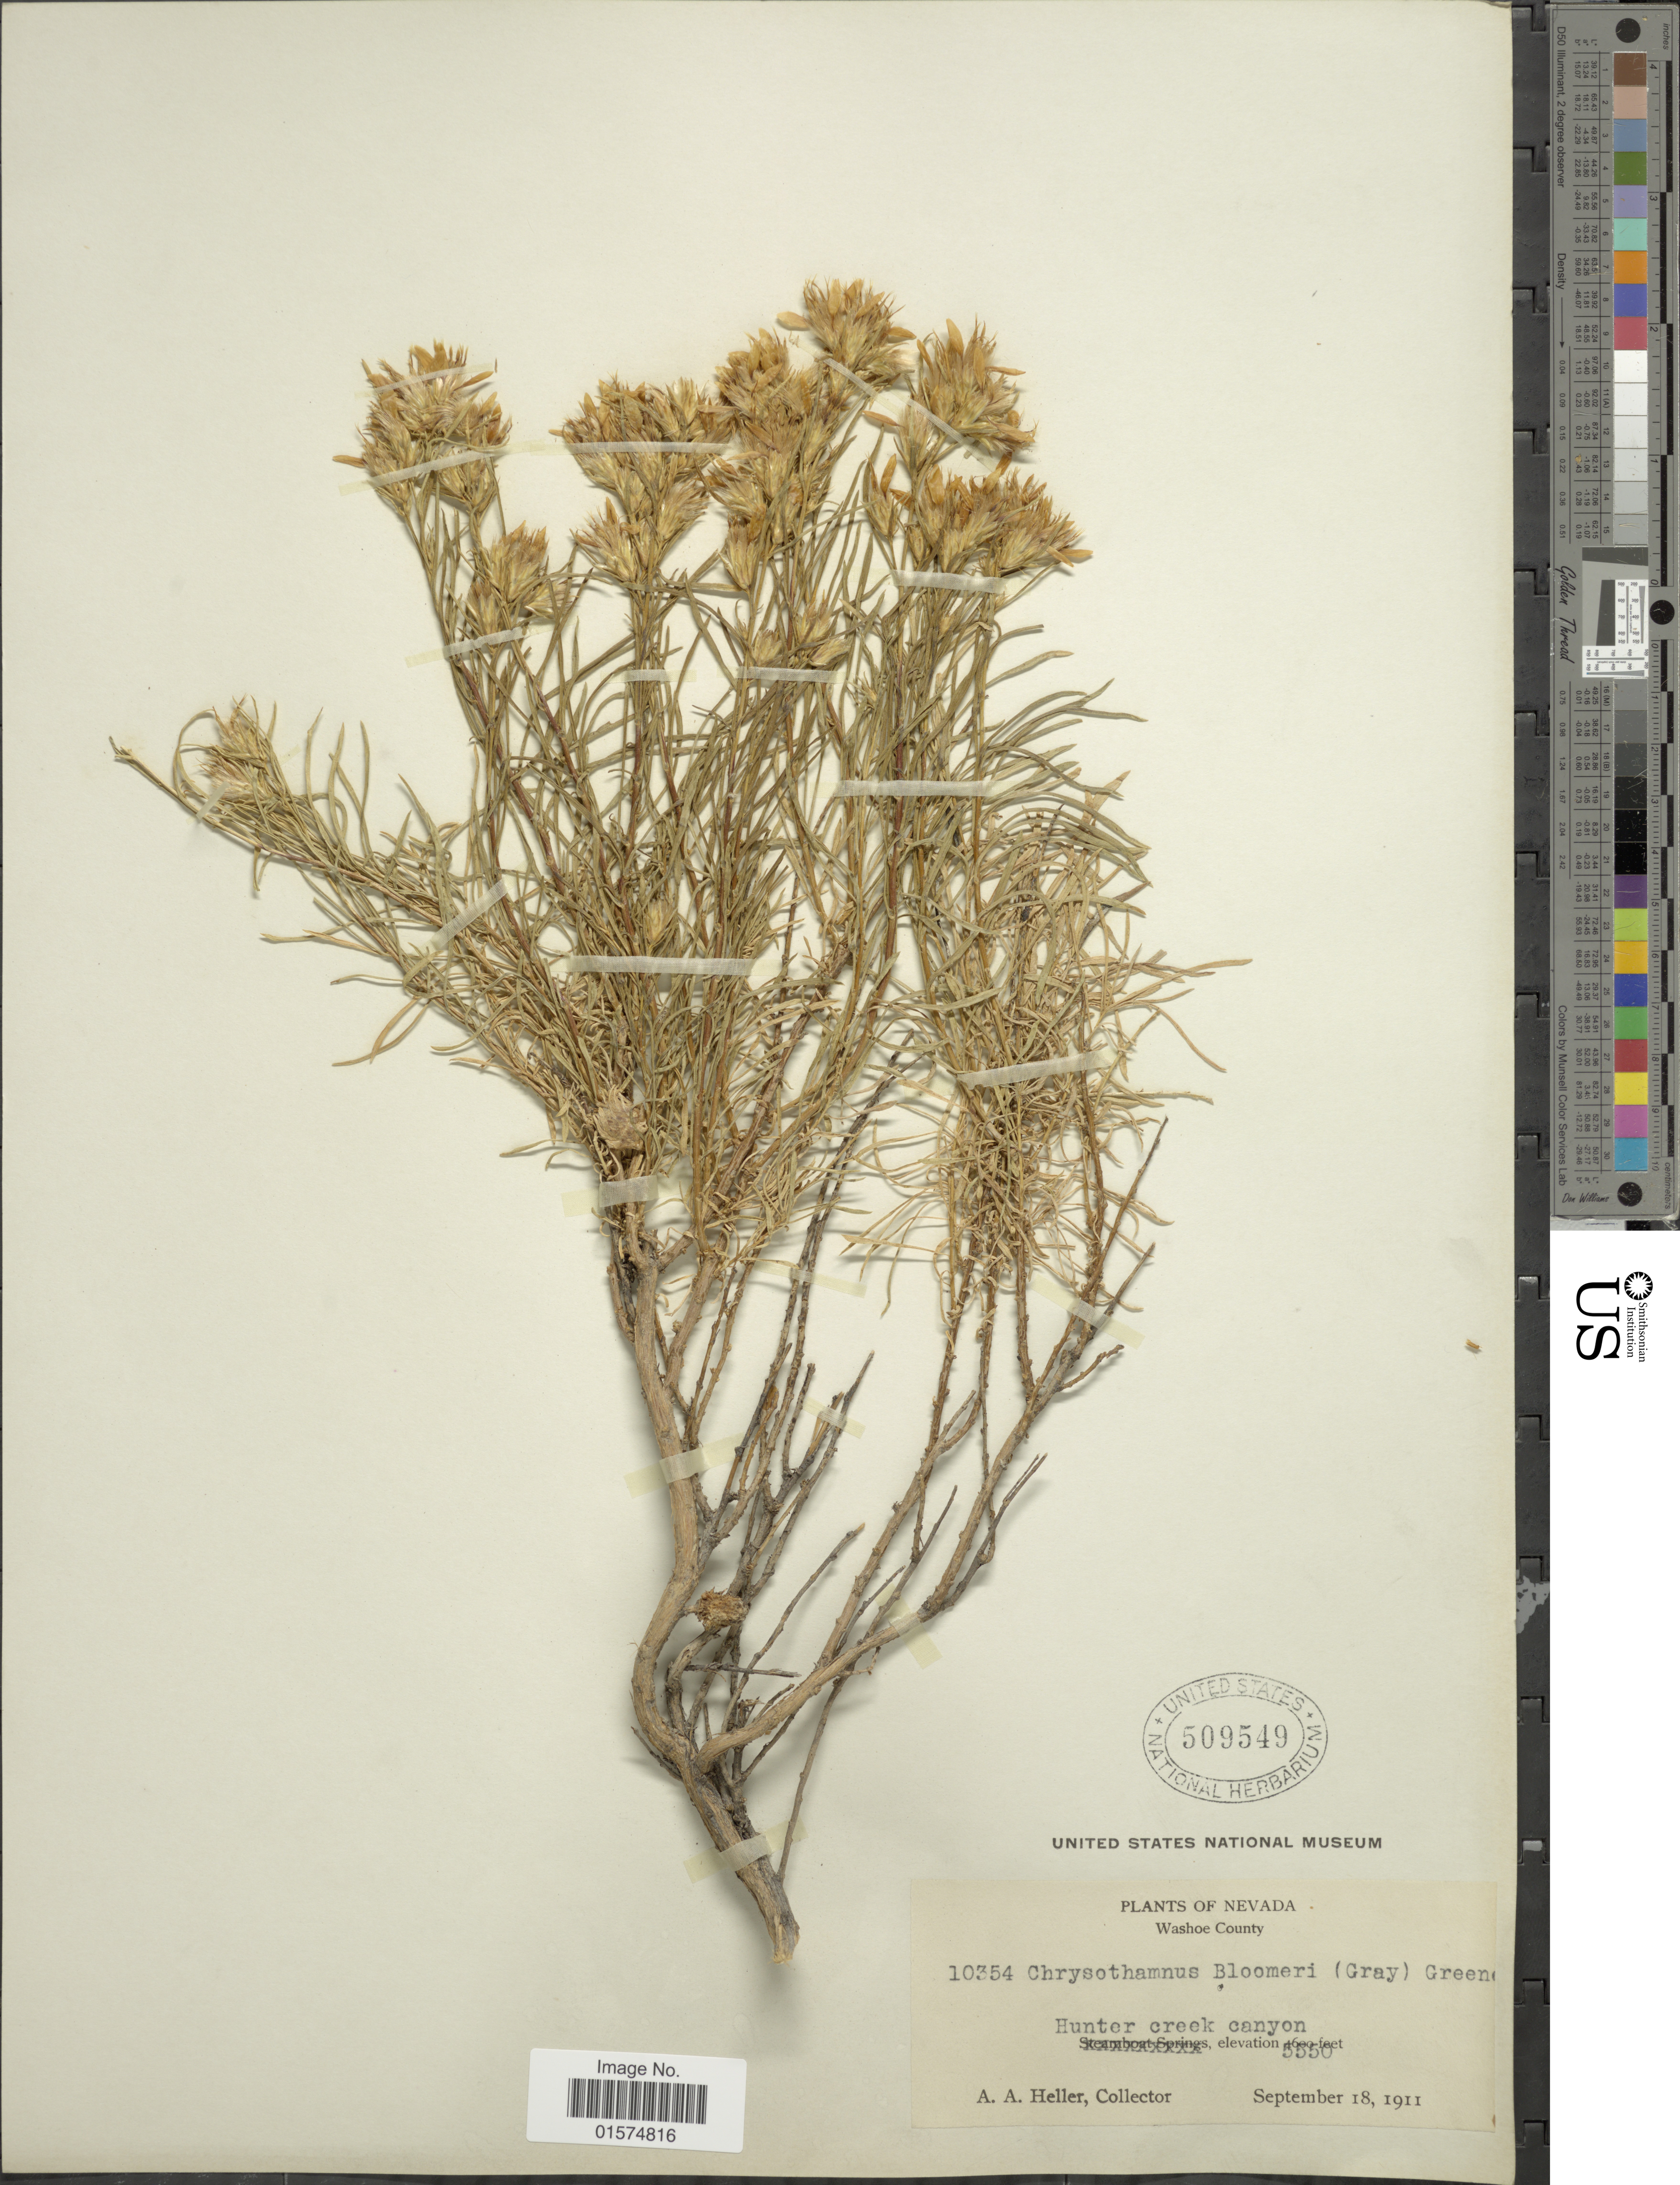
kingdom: Plantae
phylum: Tracheophyta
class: Magnoliopsida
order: Asterales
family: Asteraceae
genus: Ericameria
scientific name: Ericameria bloomeri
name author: (A. Gray) J.F. Macbr.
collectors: A. A. Heller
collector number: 10354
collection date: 1911-09-18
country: United States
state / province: Nevada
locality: Washoe County. Hunter Creek canyon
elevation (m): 1692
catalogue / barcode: US 509549